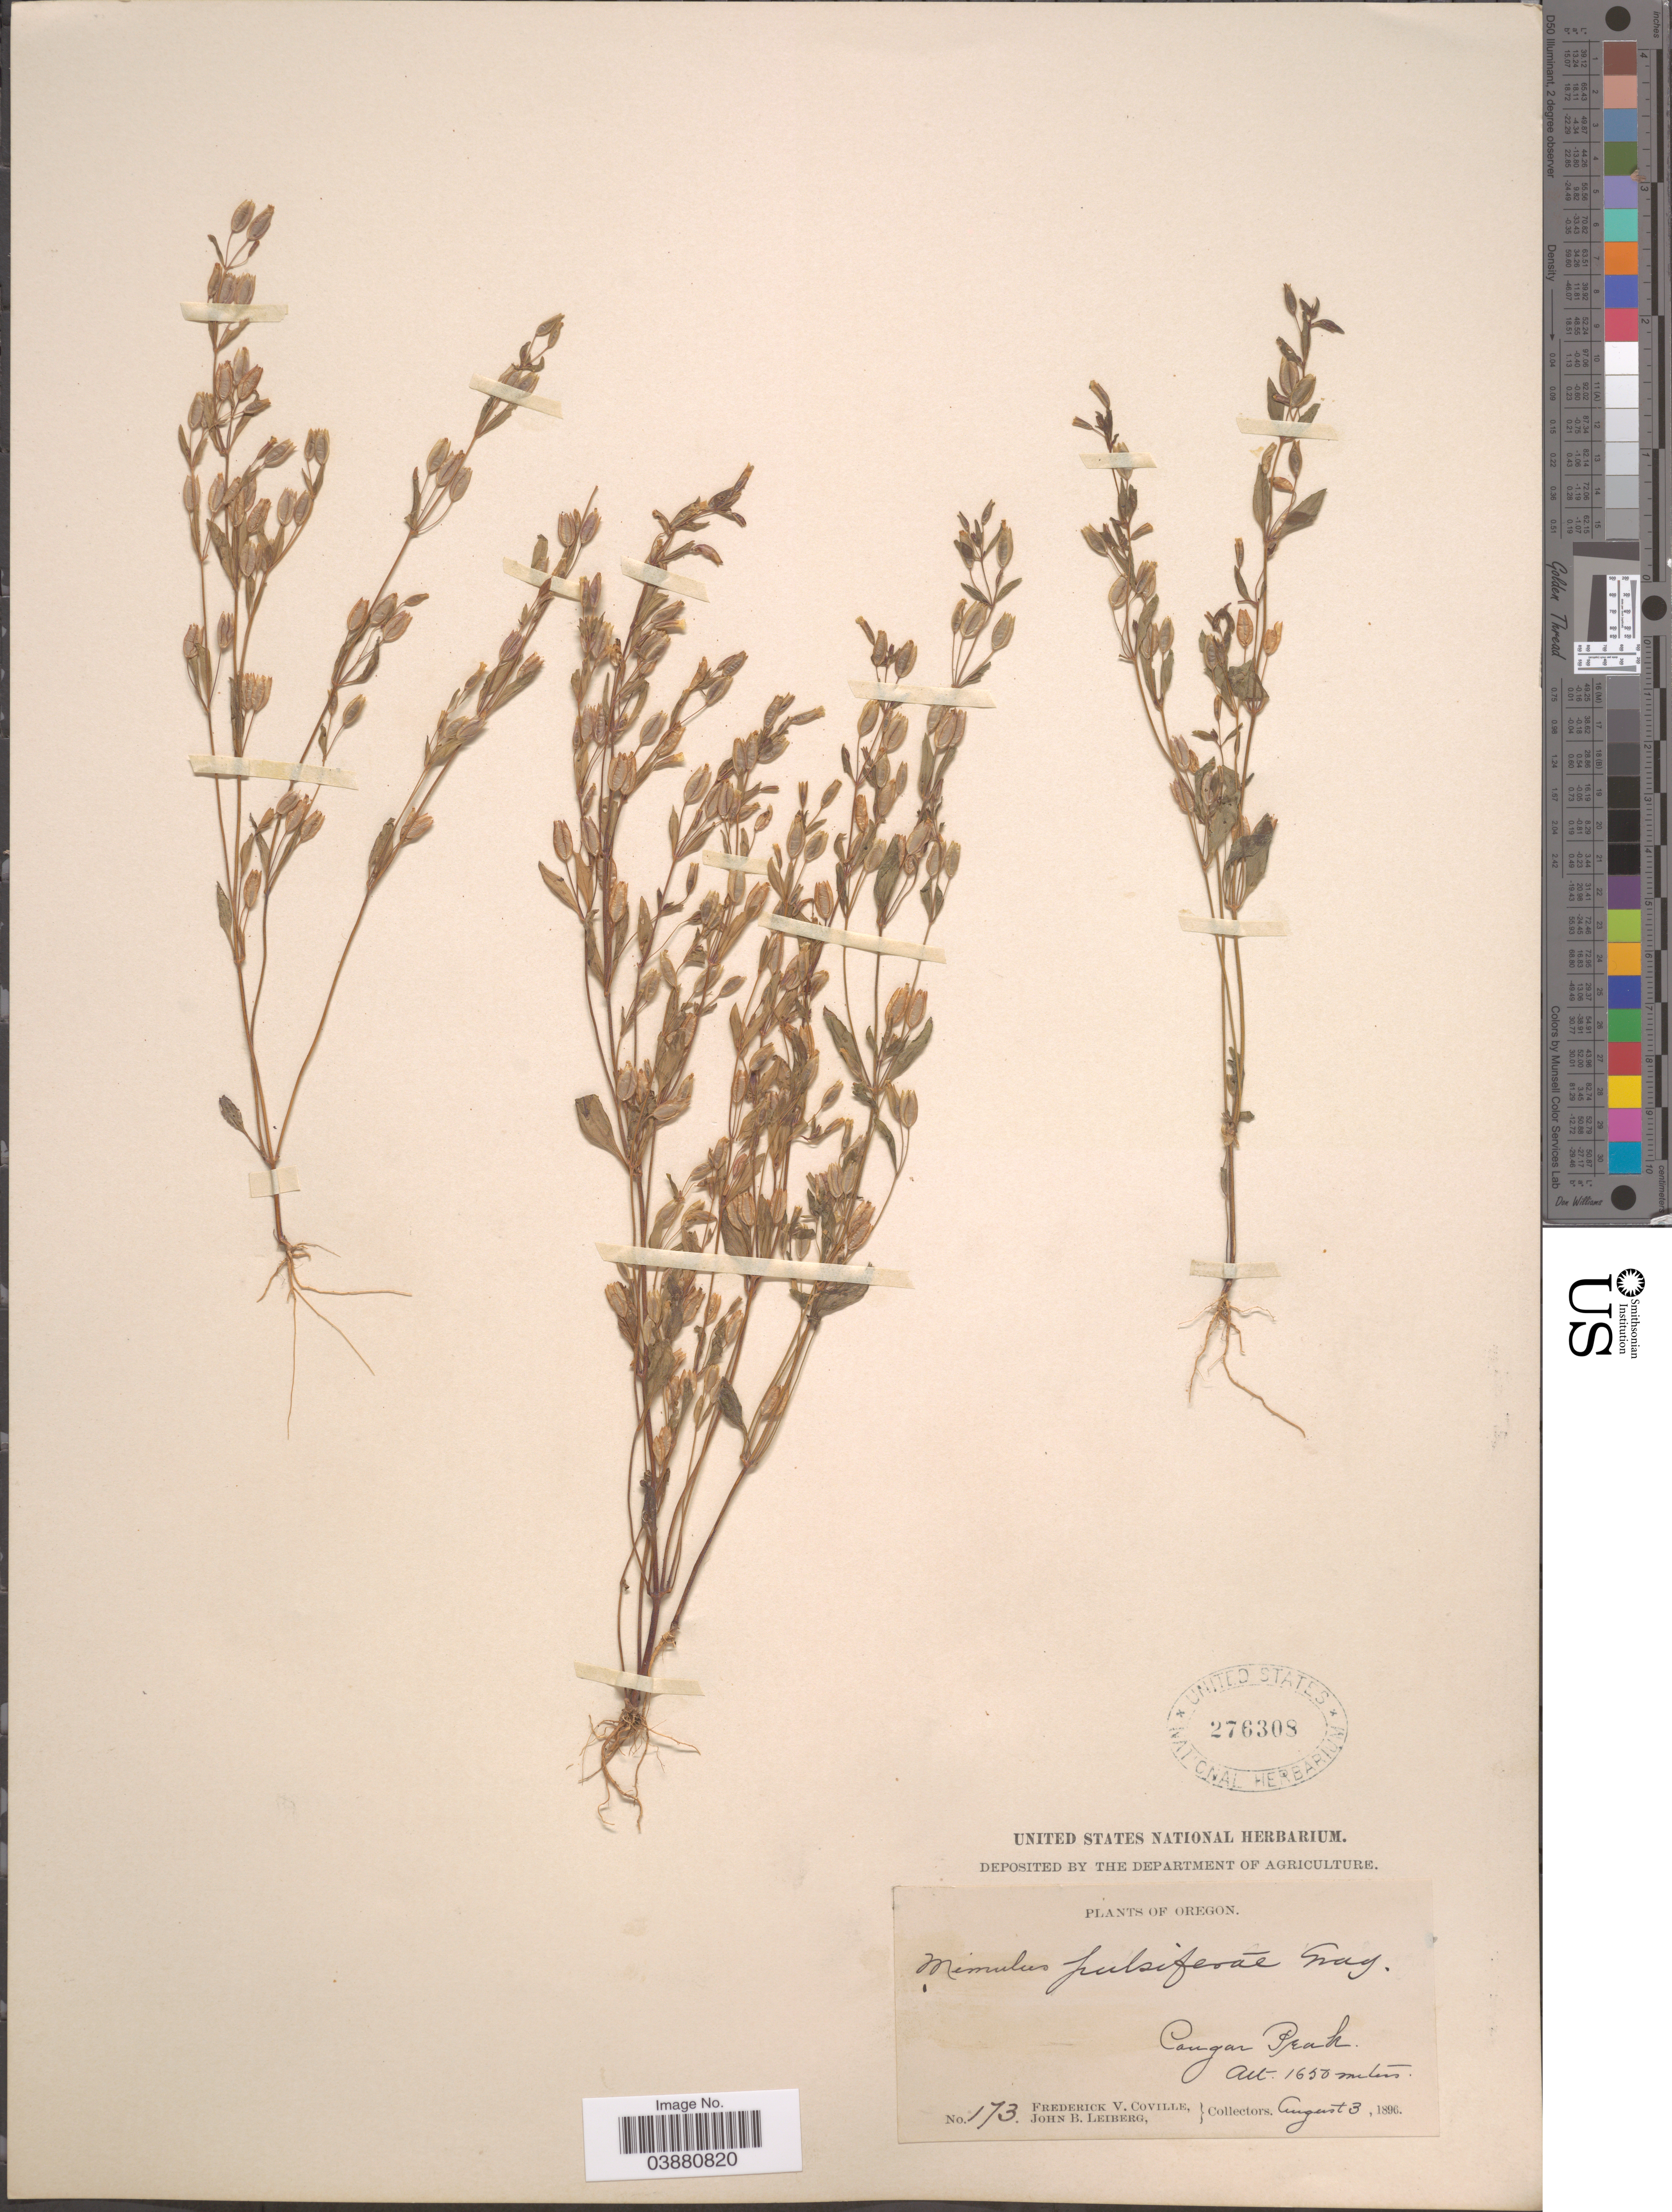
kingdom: Plantae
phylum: Tracheophyta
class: Magnoliopsida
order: Lamiales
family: Phrymaceae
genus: Mimulus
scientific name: Mimulus breviflorus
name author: Piper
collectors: F. V. Coville & J. B. Leiberg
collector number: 173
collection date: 1896-08-03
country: United States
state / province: Oregon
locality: Cangar Peak.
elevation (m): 1650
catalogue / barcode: US 276308